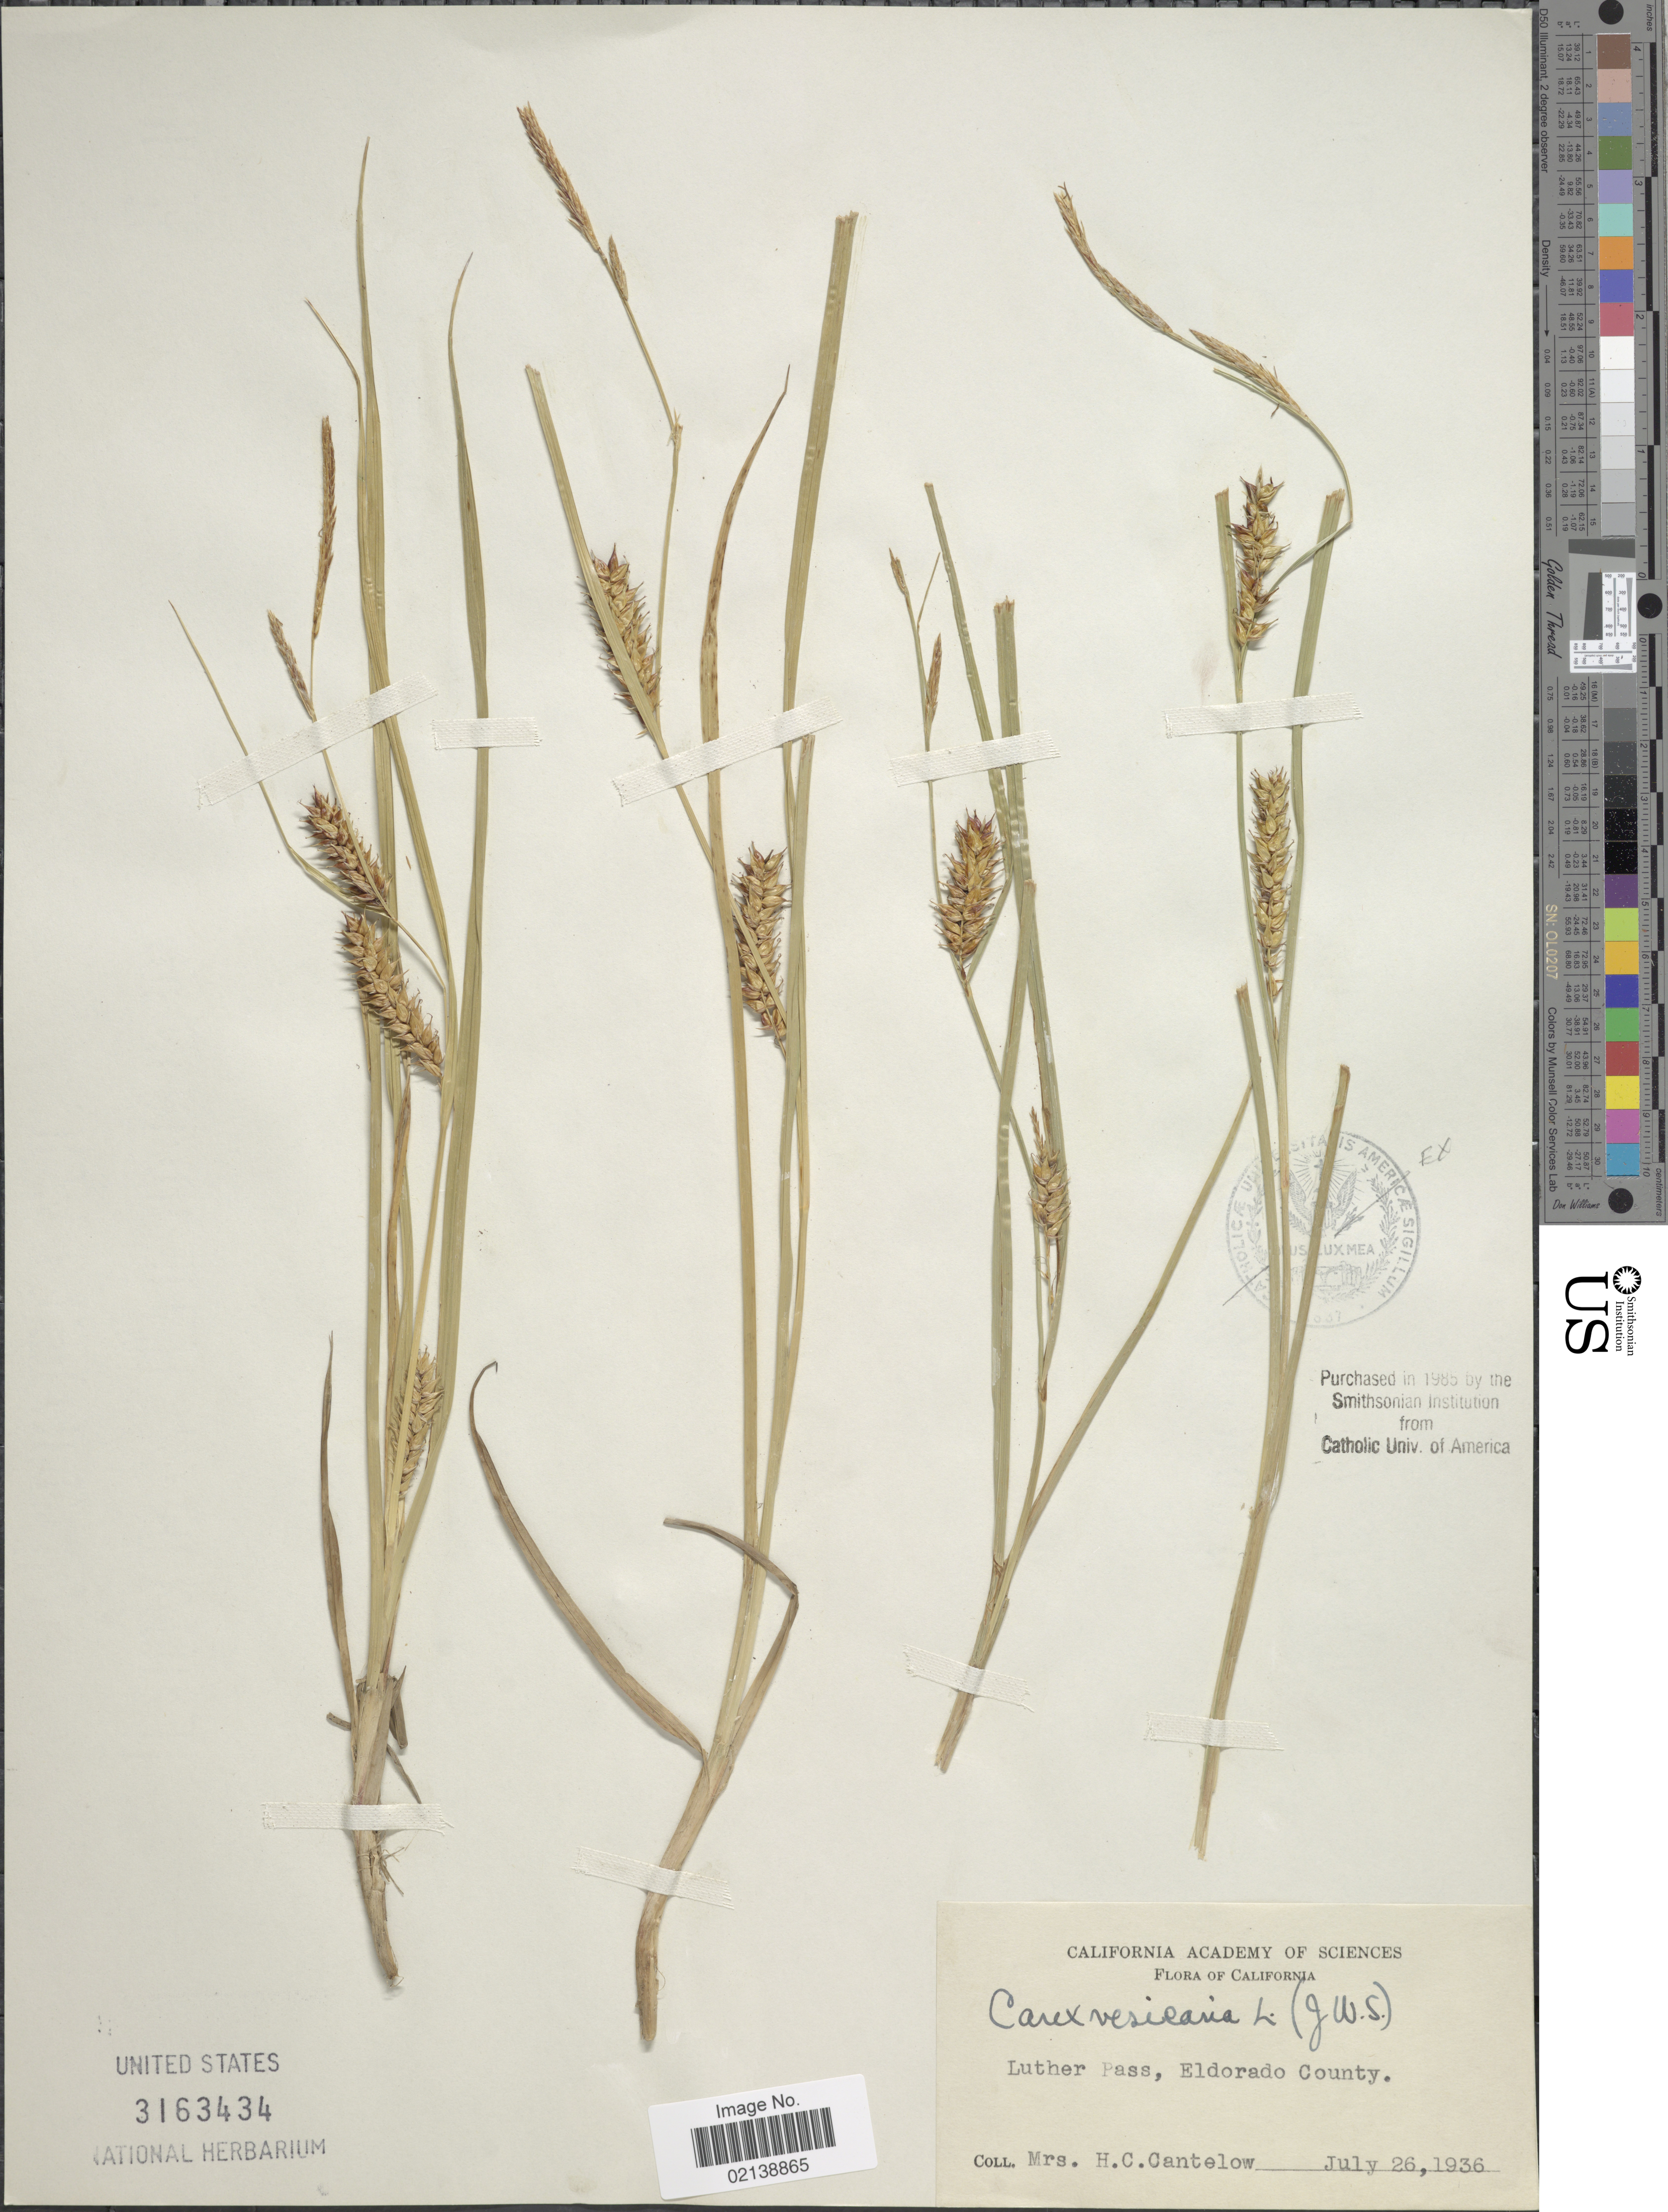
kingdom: Plantae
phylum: Tracheophyta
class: Liliopsida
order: Poales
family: Cyperaceae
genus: Carex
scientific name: Carex vesicaria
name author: L.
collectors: H. Cantelow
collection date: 1936-07-26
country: United States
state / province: California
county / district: El Dorado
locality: Luther Pass, Eldorado County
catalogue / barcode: US 3163434